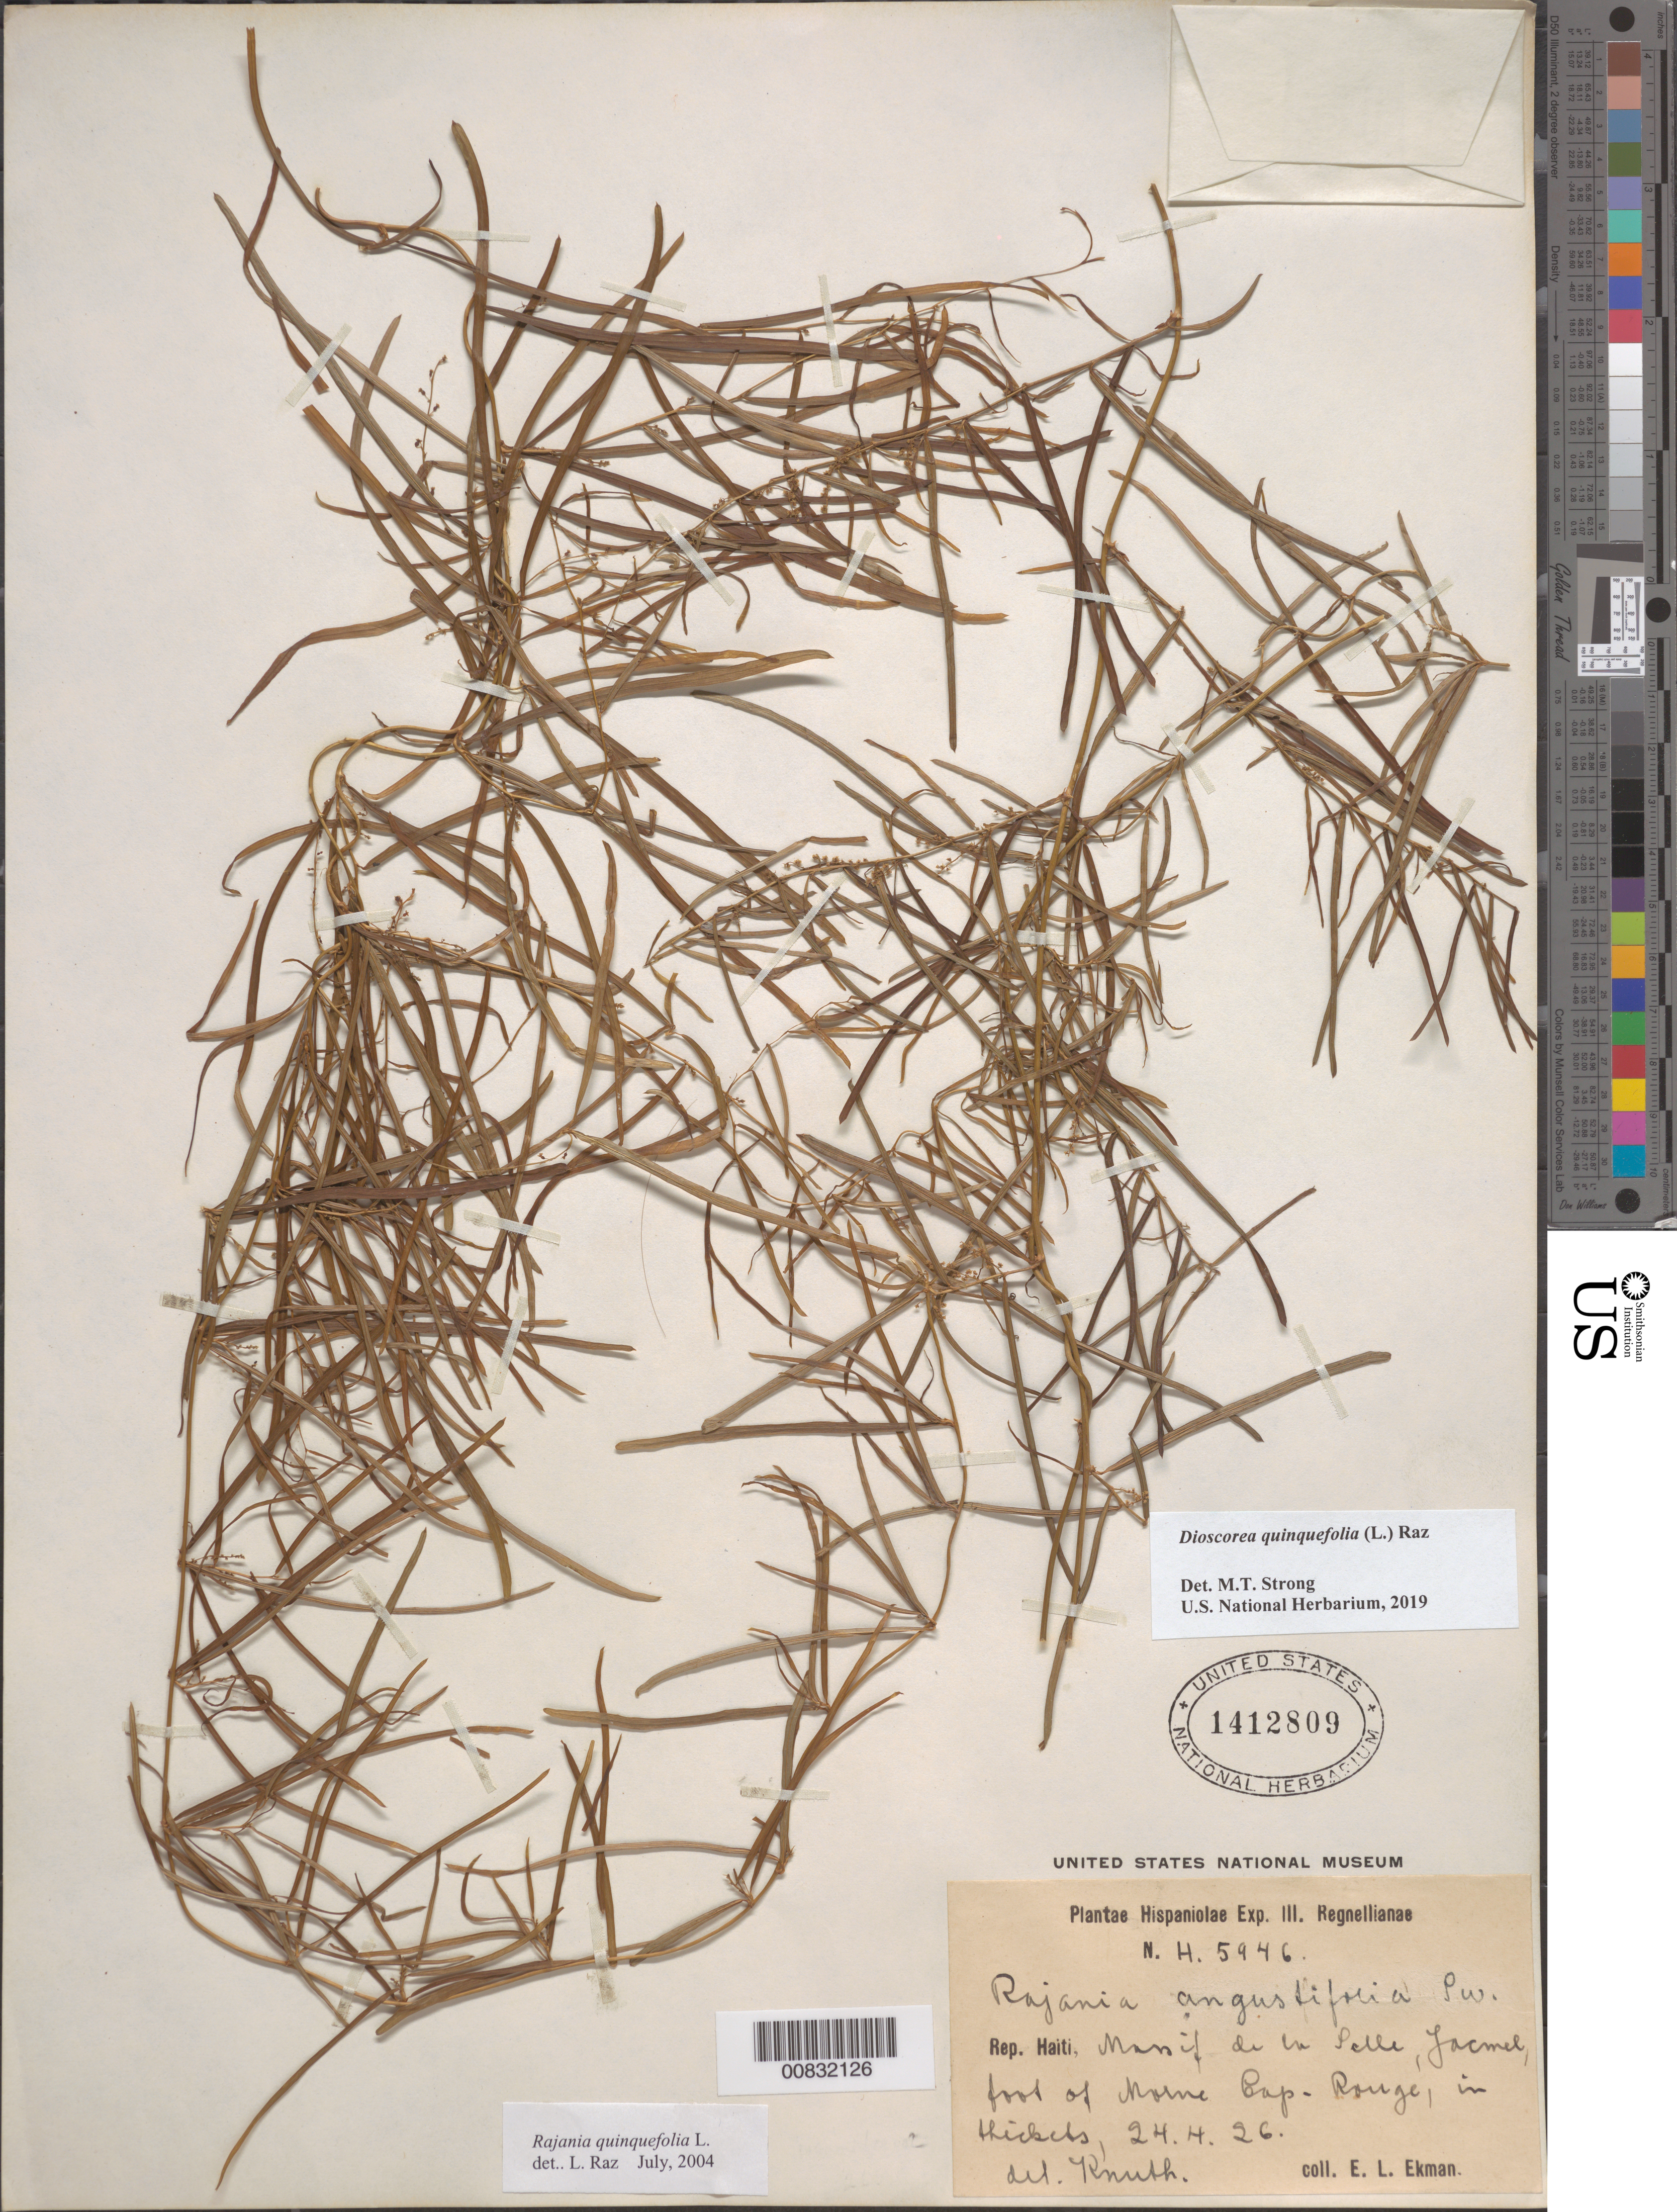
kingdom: Plantae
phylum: Tracheophyta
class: Liliopsida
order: Dioscoreales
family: Dioscoreaceae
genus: Dioscorea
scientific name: Dioscorea quinquefolia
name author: (L.) Raz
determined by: Strong, M. T., (US), Smithsonian Institution - National Museum of Natural History (UNITED STATES)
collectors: E. L. Ekman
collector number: H 5946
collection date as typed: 24 Apr 1926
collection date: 1926-04-24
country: Haiti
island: Hispaniola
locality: Massif de la Selle, Jacmel, foot of Morne Cap-Rouge.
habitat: In thickets.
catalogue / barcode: US 1412809